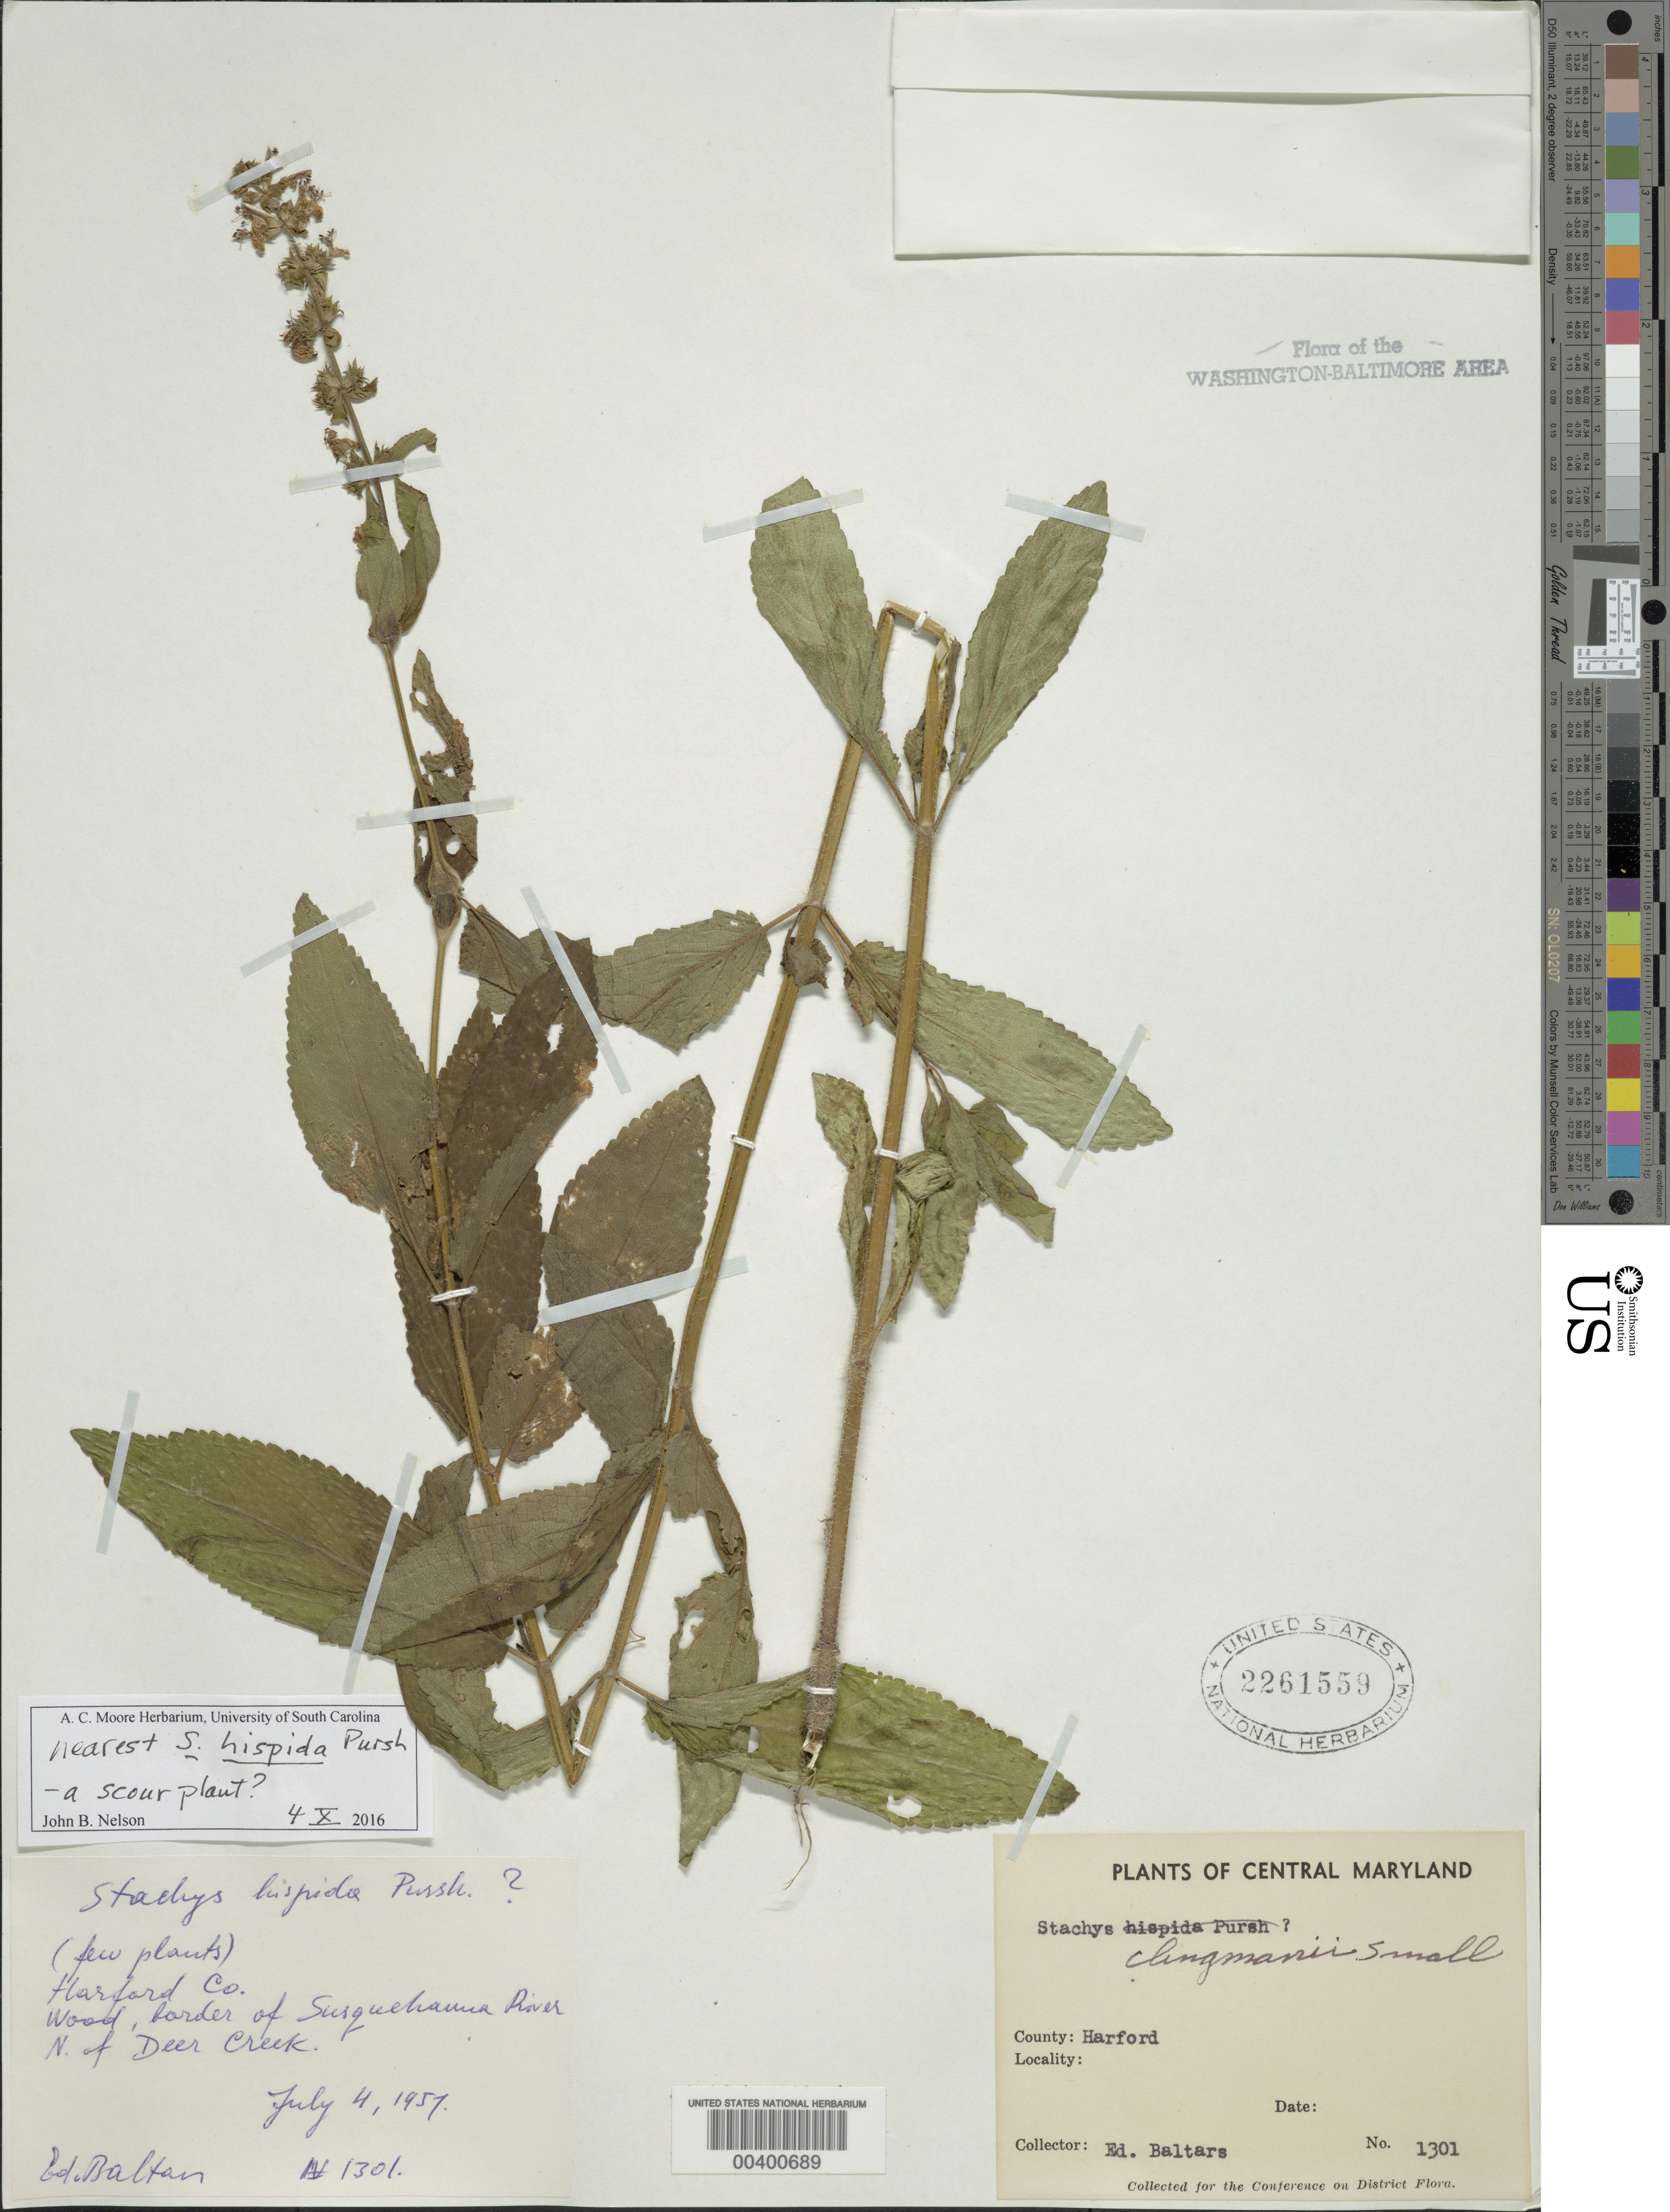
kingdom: Plantae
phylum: Tracheophyta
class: Magnoliopsida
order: Lamiales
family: Lamiaceae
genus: Stachys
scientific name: Stachys hispida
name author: Pursh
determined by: Nelson, J. B.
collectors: E. Baltars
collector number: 1301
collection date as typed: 04 Jul 1957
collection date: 1957-07-04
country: United States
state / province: Maryland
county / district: Harford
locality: Susquehanna River north of Deer Creek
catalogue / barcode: US 2261559